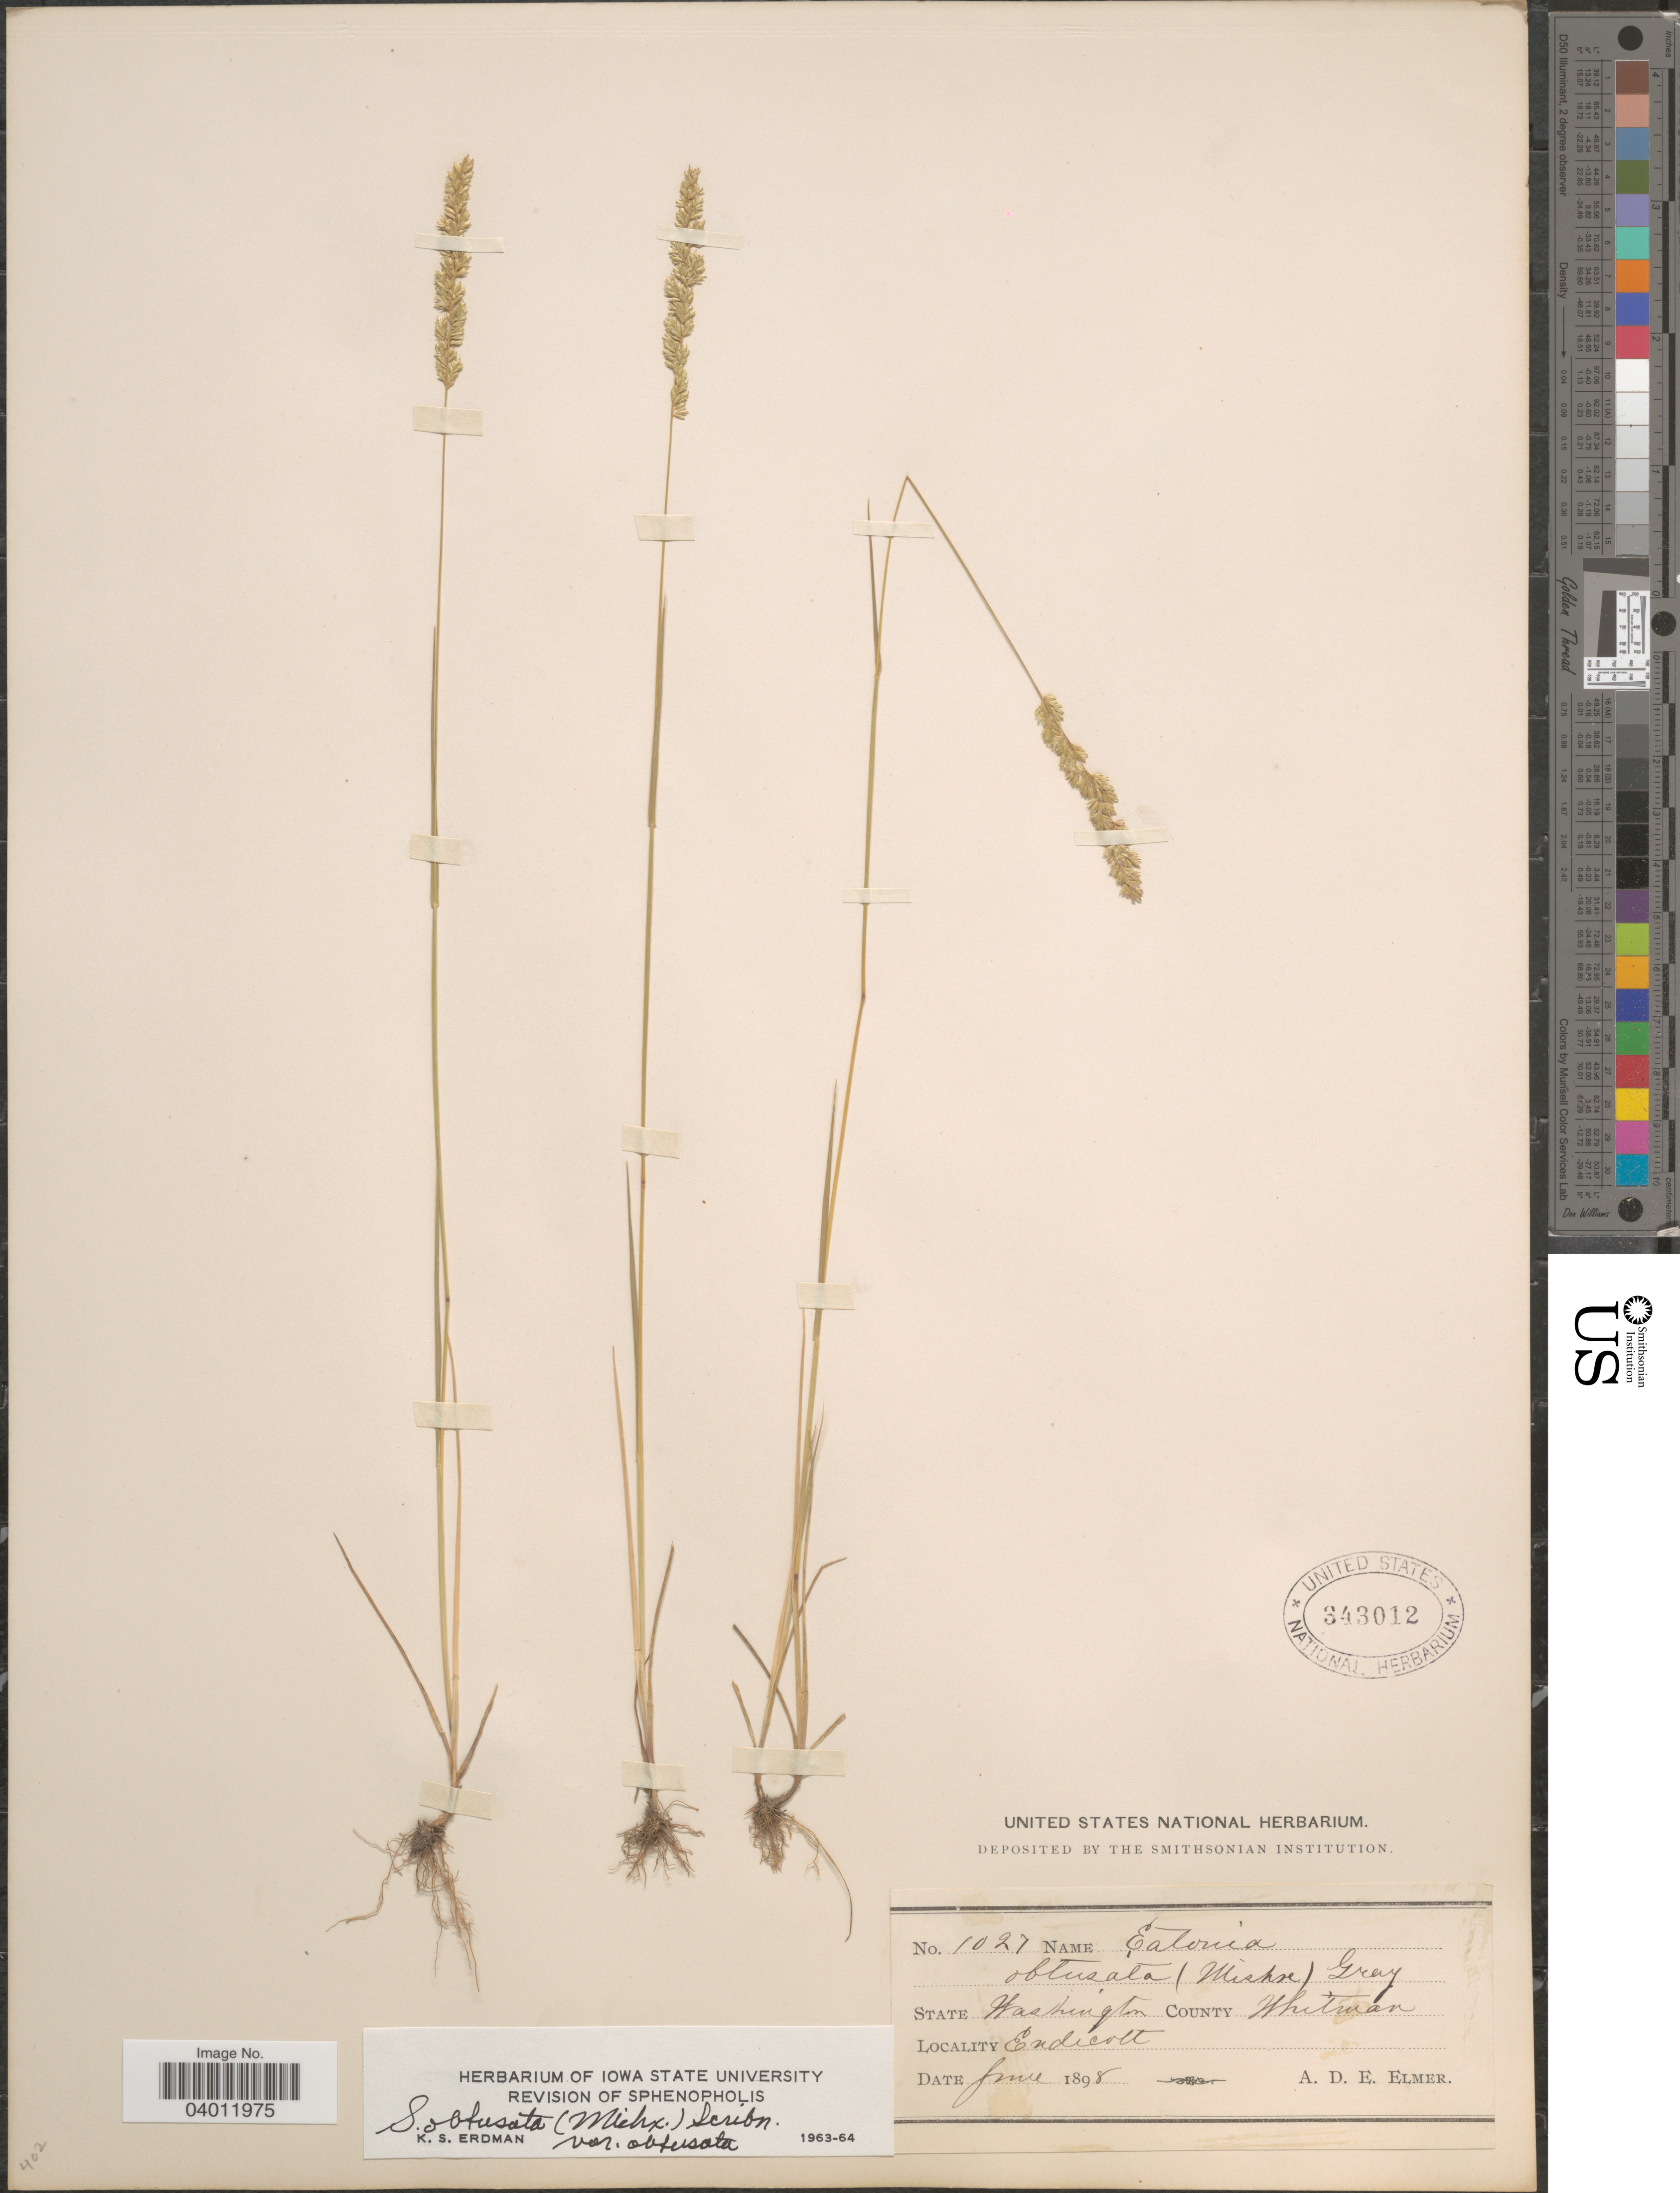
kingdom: Plantae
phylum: Tracheophyta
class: Liliopsida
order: Poales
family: Poaceae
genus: Sphenopholis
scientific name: Sphenopholis obtusata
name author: (Michx.) Scribn.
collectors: A. D. E. Elmer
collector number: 1027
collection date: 1898-06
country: United States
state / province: Washington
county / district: Whitman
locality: County Whitman. Endicott.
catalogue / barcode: US 343012